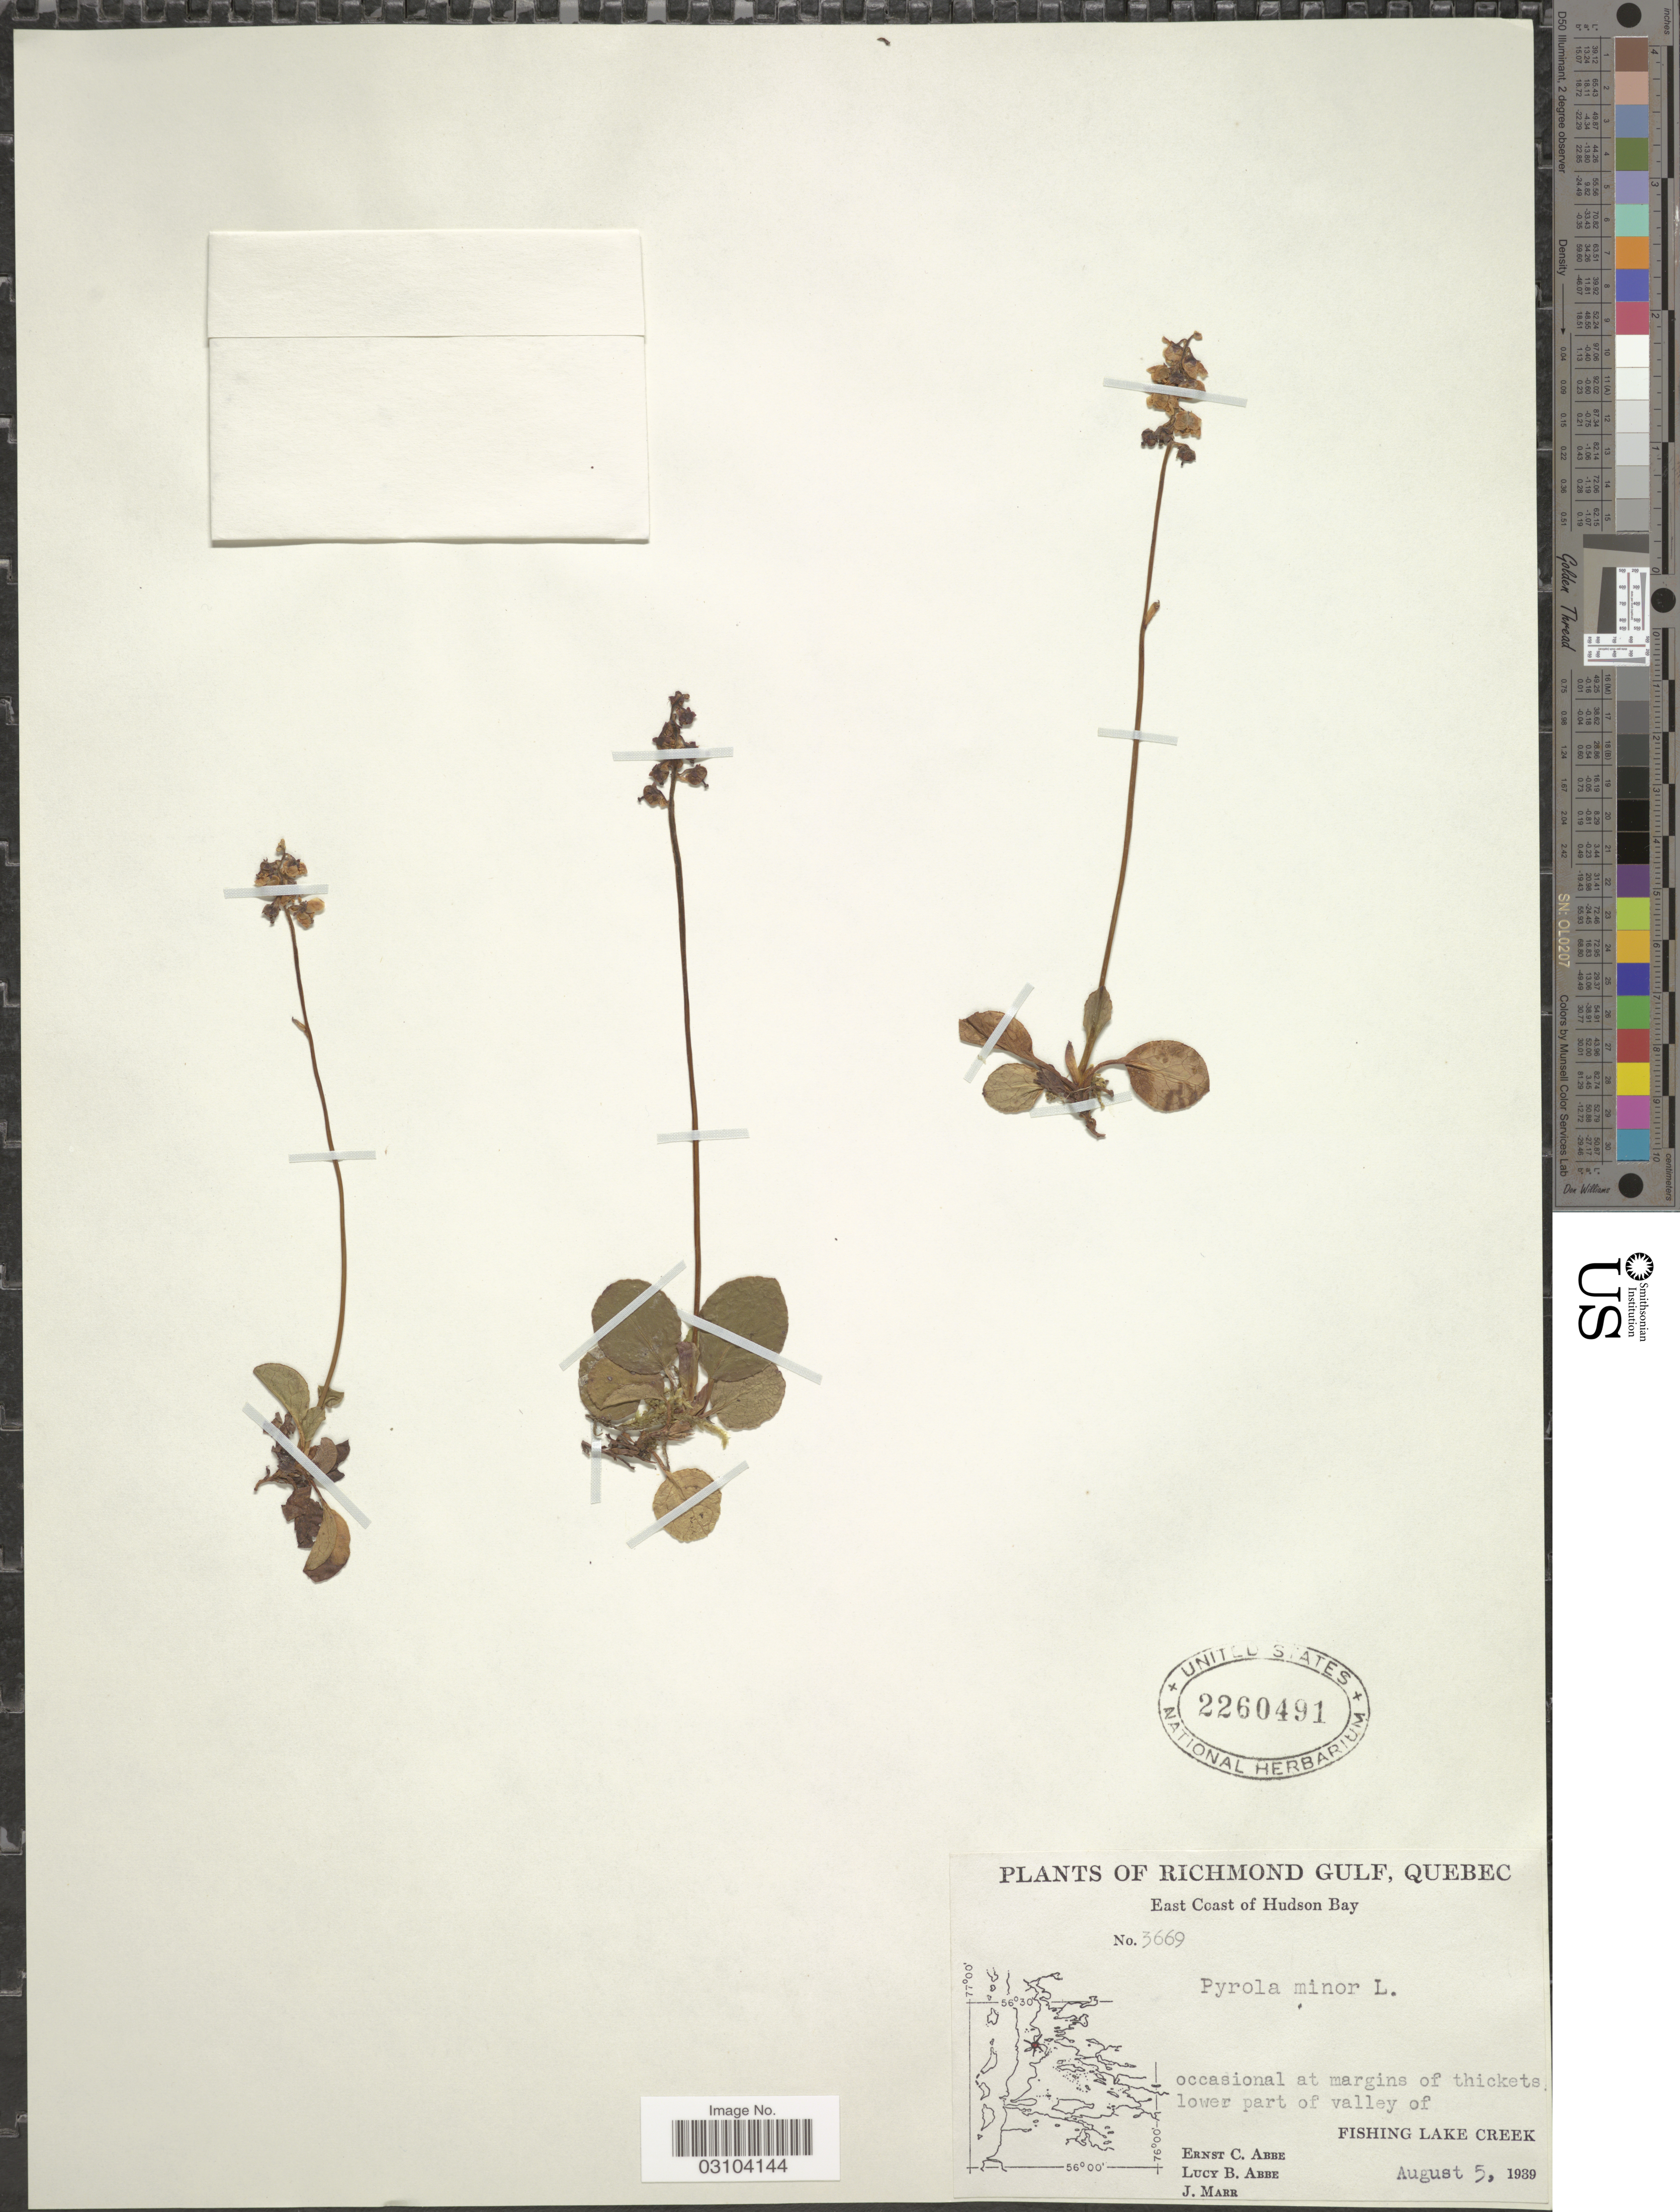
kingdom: Plantae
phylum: Tracheophyta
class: Magnoliopsida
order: Ericales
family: Ericaceae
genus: Pyrola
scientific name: Pyrola minor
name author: L.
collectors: E. C. Abbe, L. B. Abbe & J. Marr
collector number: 3669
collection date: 1939-08-05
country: Canada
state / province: Quebec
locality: Richmond Gulf. East Coast of Hudson Bay. Lower part of valley of Fishing Lake Creek.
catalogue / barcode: US 2260491